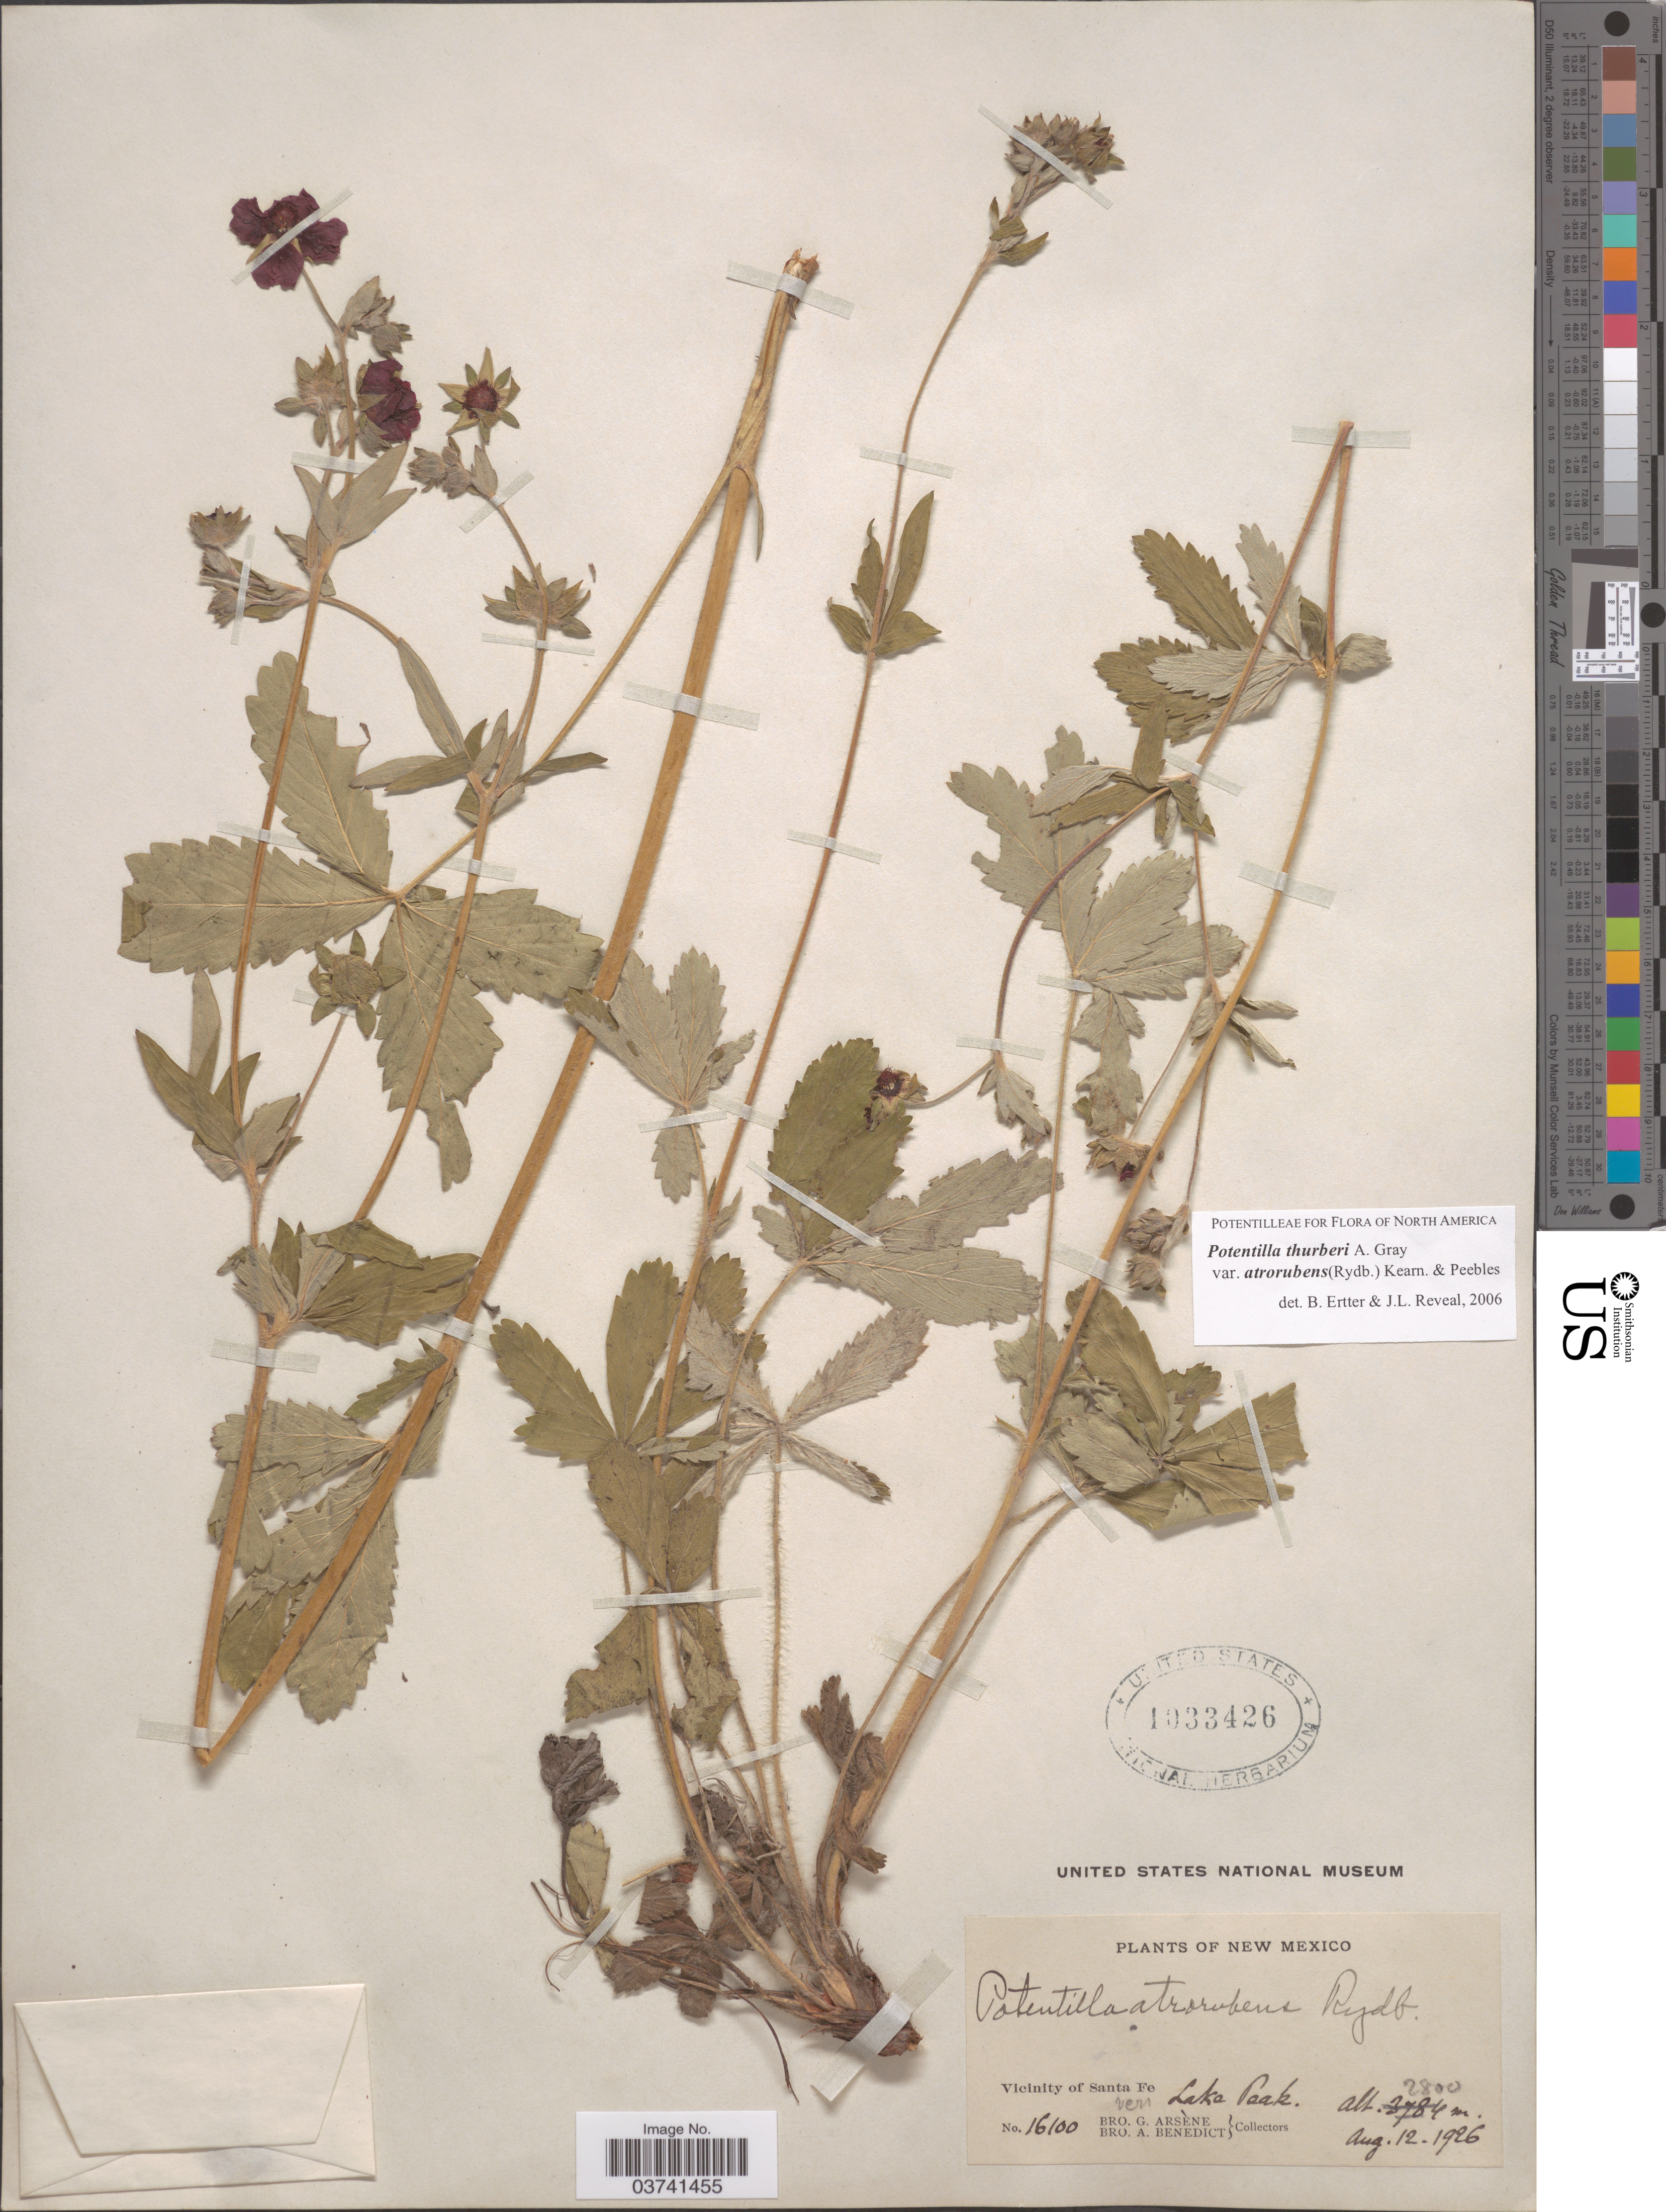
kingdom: Plantae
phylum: Tracheophyta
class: Magnoliopsida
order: Rosales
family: Rosaceae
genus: Potentilla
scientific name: Potentilla thurberi var. atrorubens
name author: A. Gray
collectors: Bro. G. Arsène & Bro. A. Benedict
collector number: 16100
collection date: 1926-08-12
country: United States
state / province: New Mexico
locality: Vicinity of Santa Fe. Vers [unsure placement] Lake Peak.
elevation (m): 2800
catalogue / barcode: US 1033426